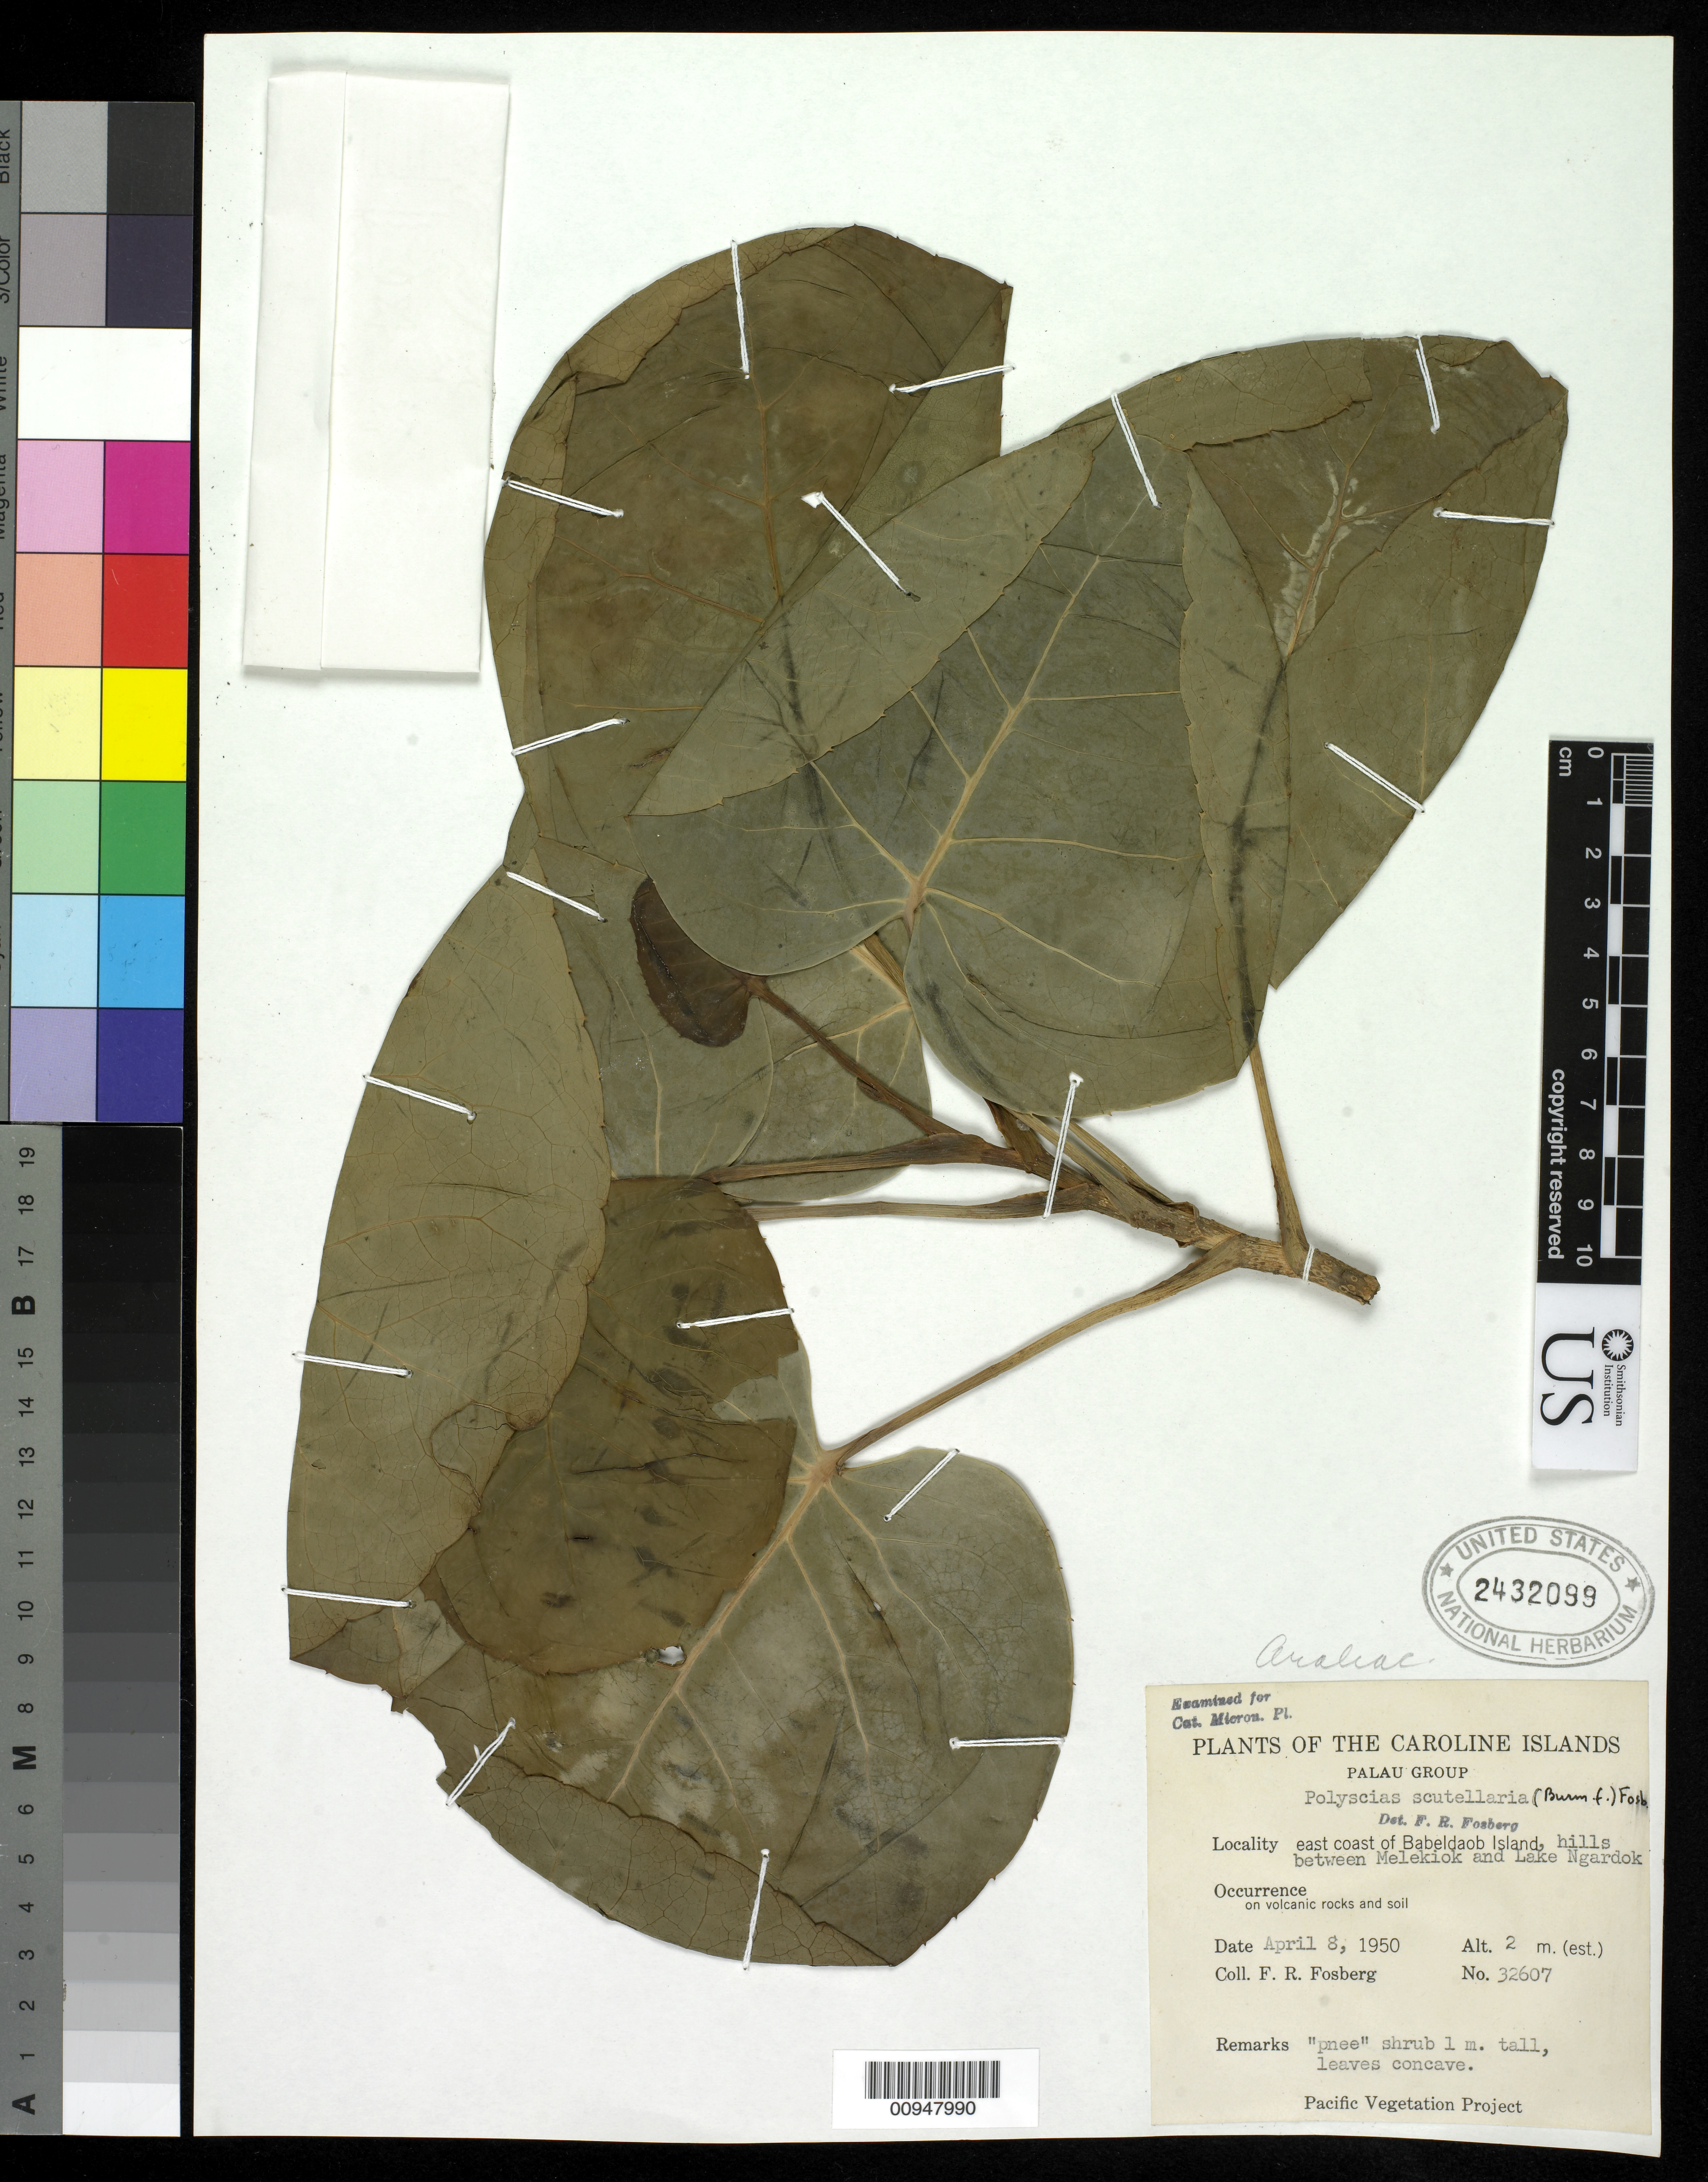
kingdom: Plantae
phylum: Tracheophyta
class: Magnoliopsida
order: Apiales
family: Araliaceae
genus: Polyscias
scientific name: Polyscias scutellaria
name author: (Burm. f.) Fosberg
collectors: F. R. Fosberg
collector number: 32607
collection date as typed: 08 Apr 1950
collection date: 1950-04-08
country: Palau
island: Babeldaob [Babelthuap]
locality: E. coast Babeldaob Island, hills between Melekiok and Lake Ngardok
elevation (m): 2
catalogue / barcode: US 2432099